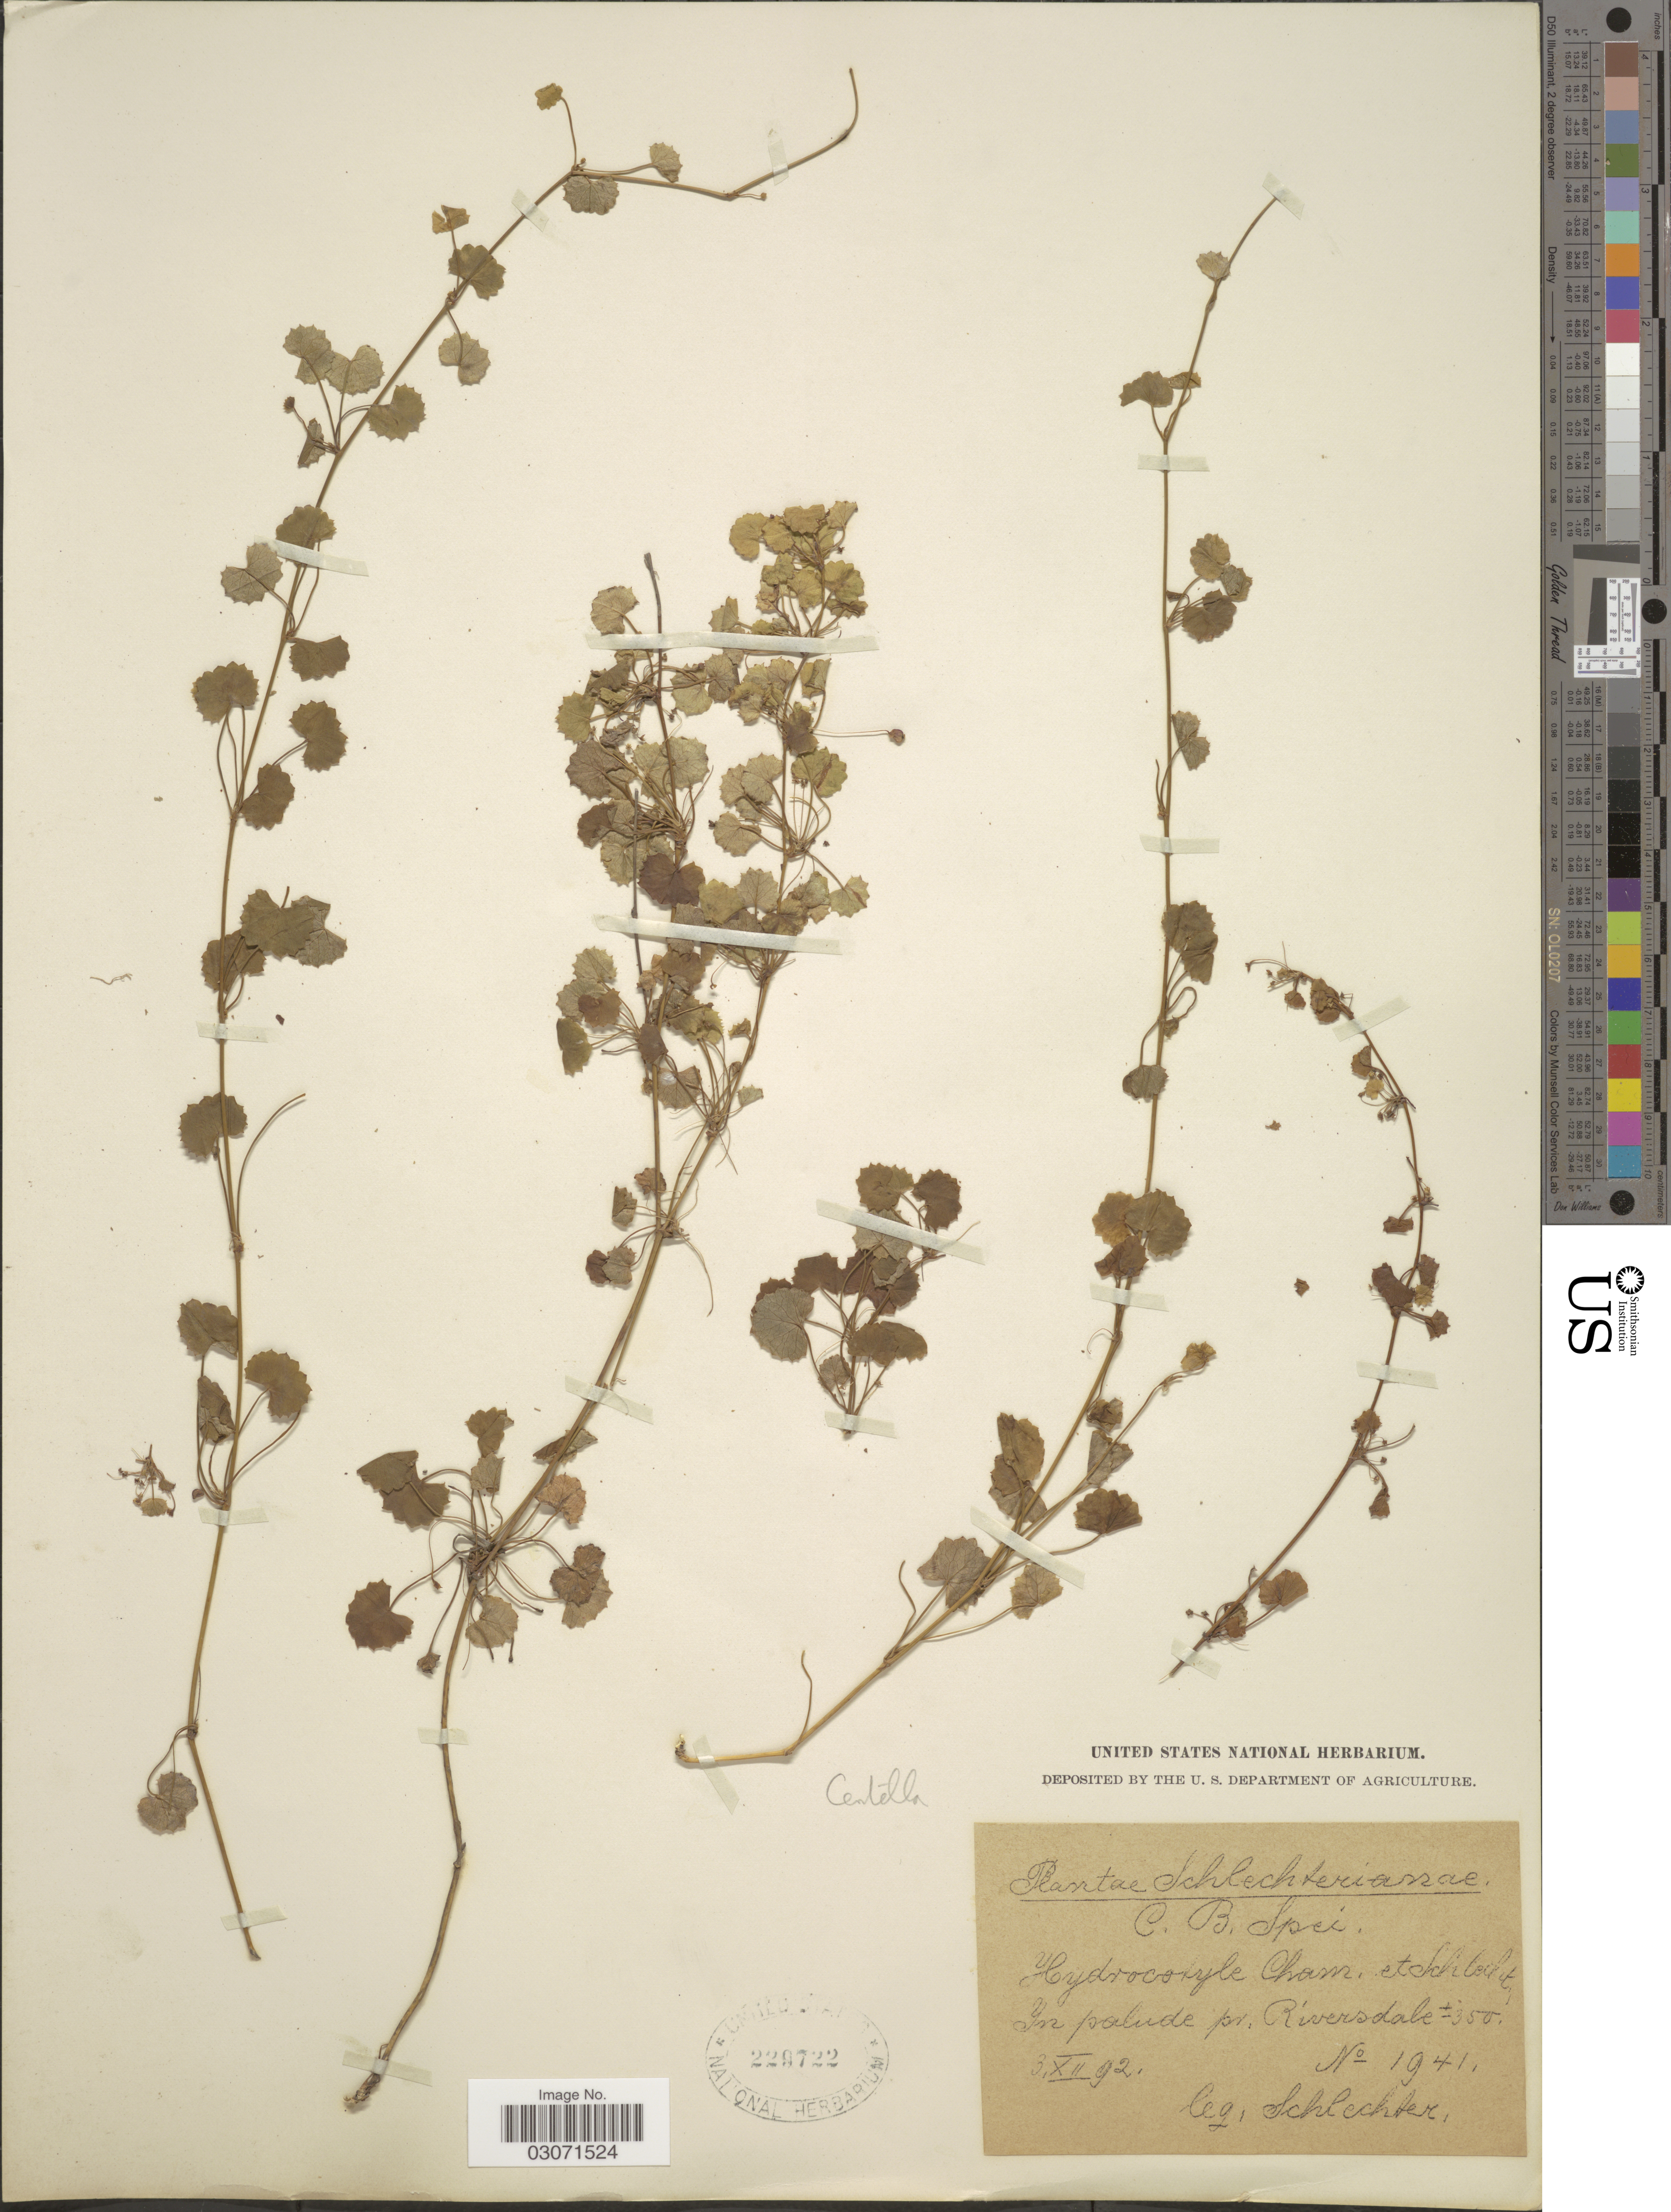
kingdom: Plantae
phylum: Tracheophyta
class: Magnoliopsida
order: Apiales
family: Araliaceae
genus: Hydrocotyle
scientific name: Hydrocotyle sp.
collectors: Schlechter, --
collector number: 1941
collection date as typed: Transcribed d/m/y: 3/12/92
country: South Africa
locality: C. B. Spei. In palude pr. Riversdale.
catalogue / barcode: US 229722